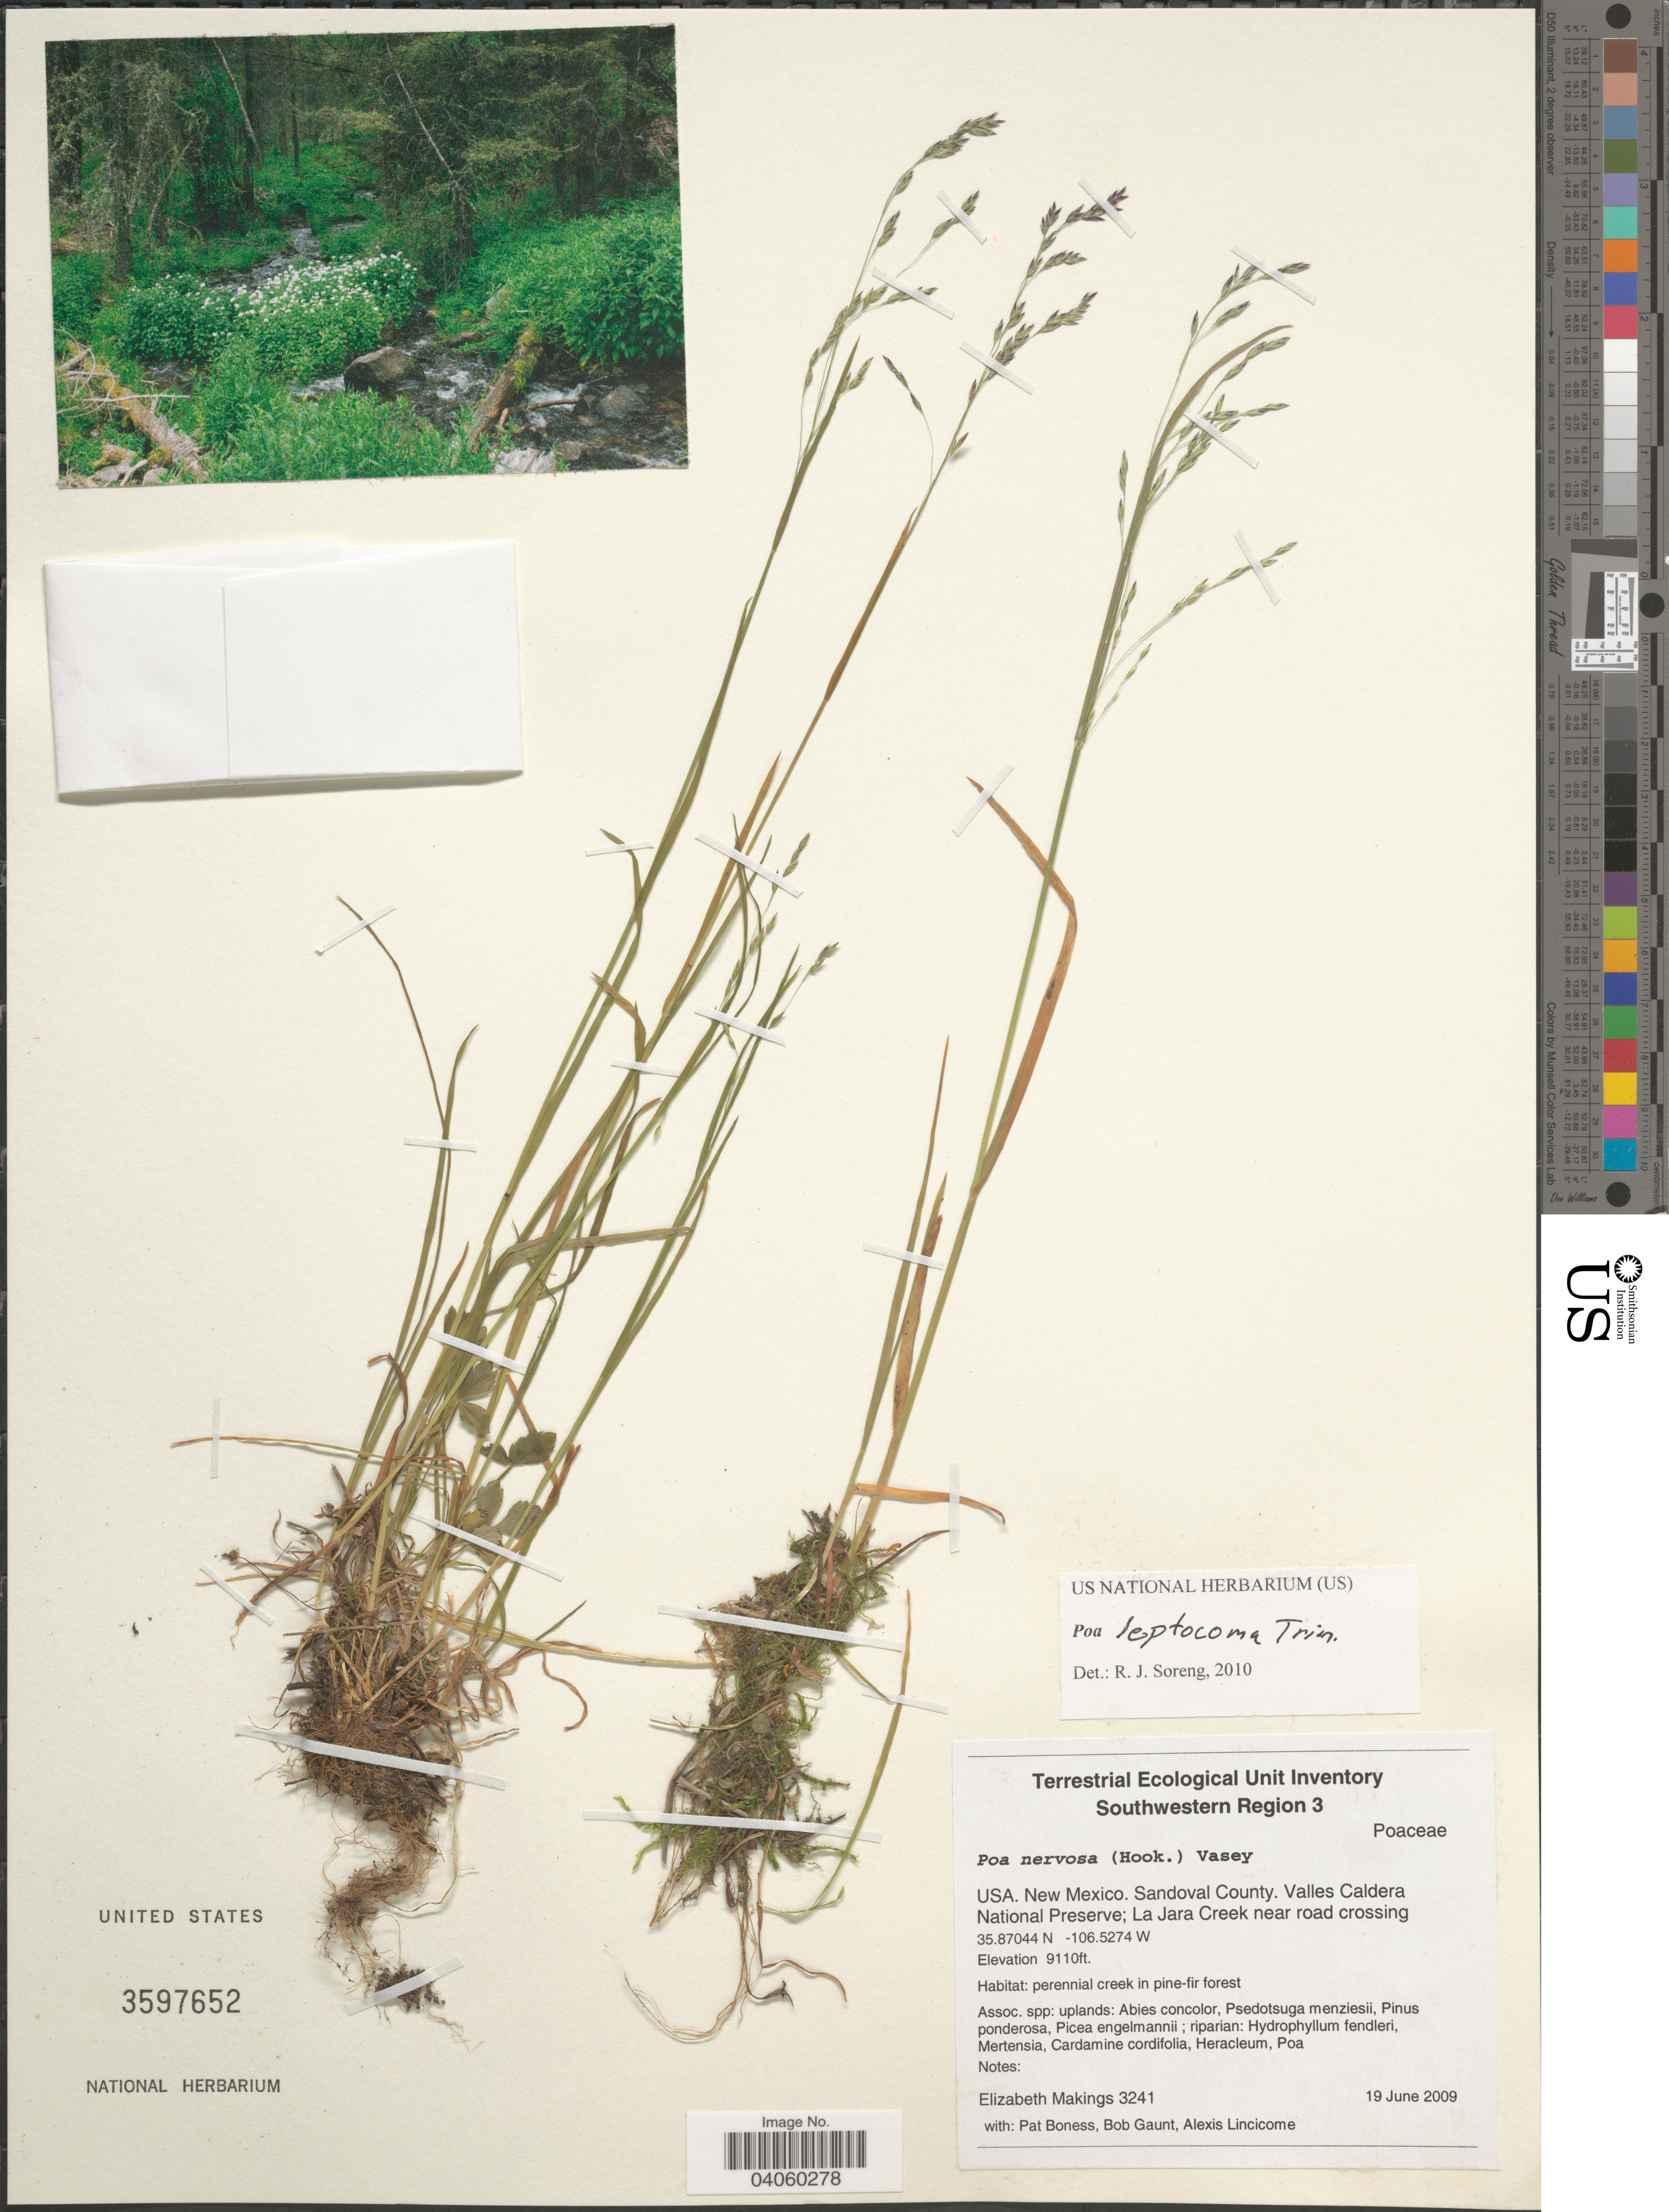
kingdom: Plantae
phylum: Tracheophyta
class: Liliopsida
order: Poales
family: Poaceae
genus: Poa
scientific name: Poa leptocoma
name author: Trin.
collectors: E. Makings, P. Boness, B. Gaunt & A. Lincicome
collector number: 3241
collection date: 2009-06-19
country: United States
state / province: New Mexico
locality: Terrestrial Ecological Unit Inventory Southwestern Region 3. Sandoval County. Valles Caldera National Preserve; La Jara Creek near road crossing.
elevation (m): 2777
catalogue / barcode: US 3597652